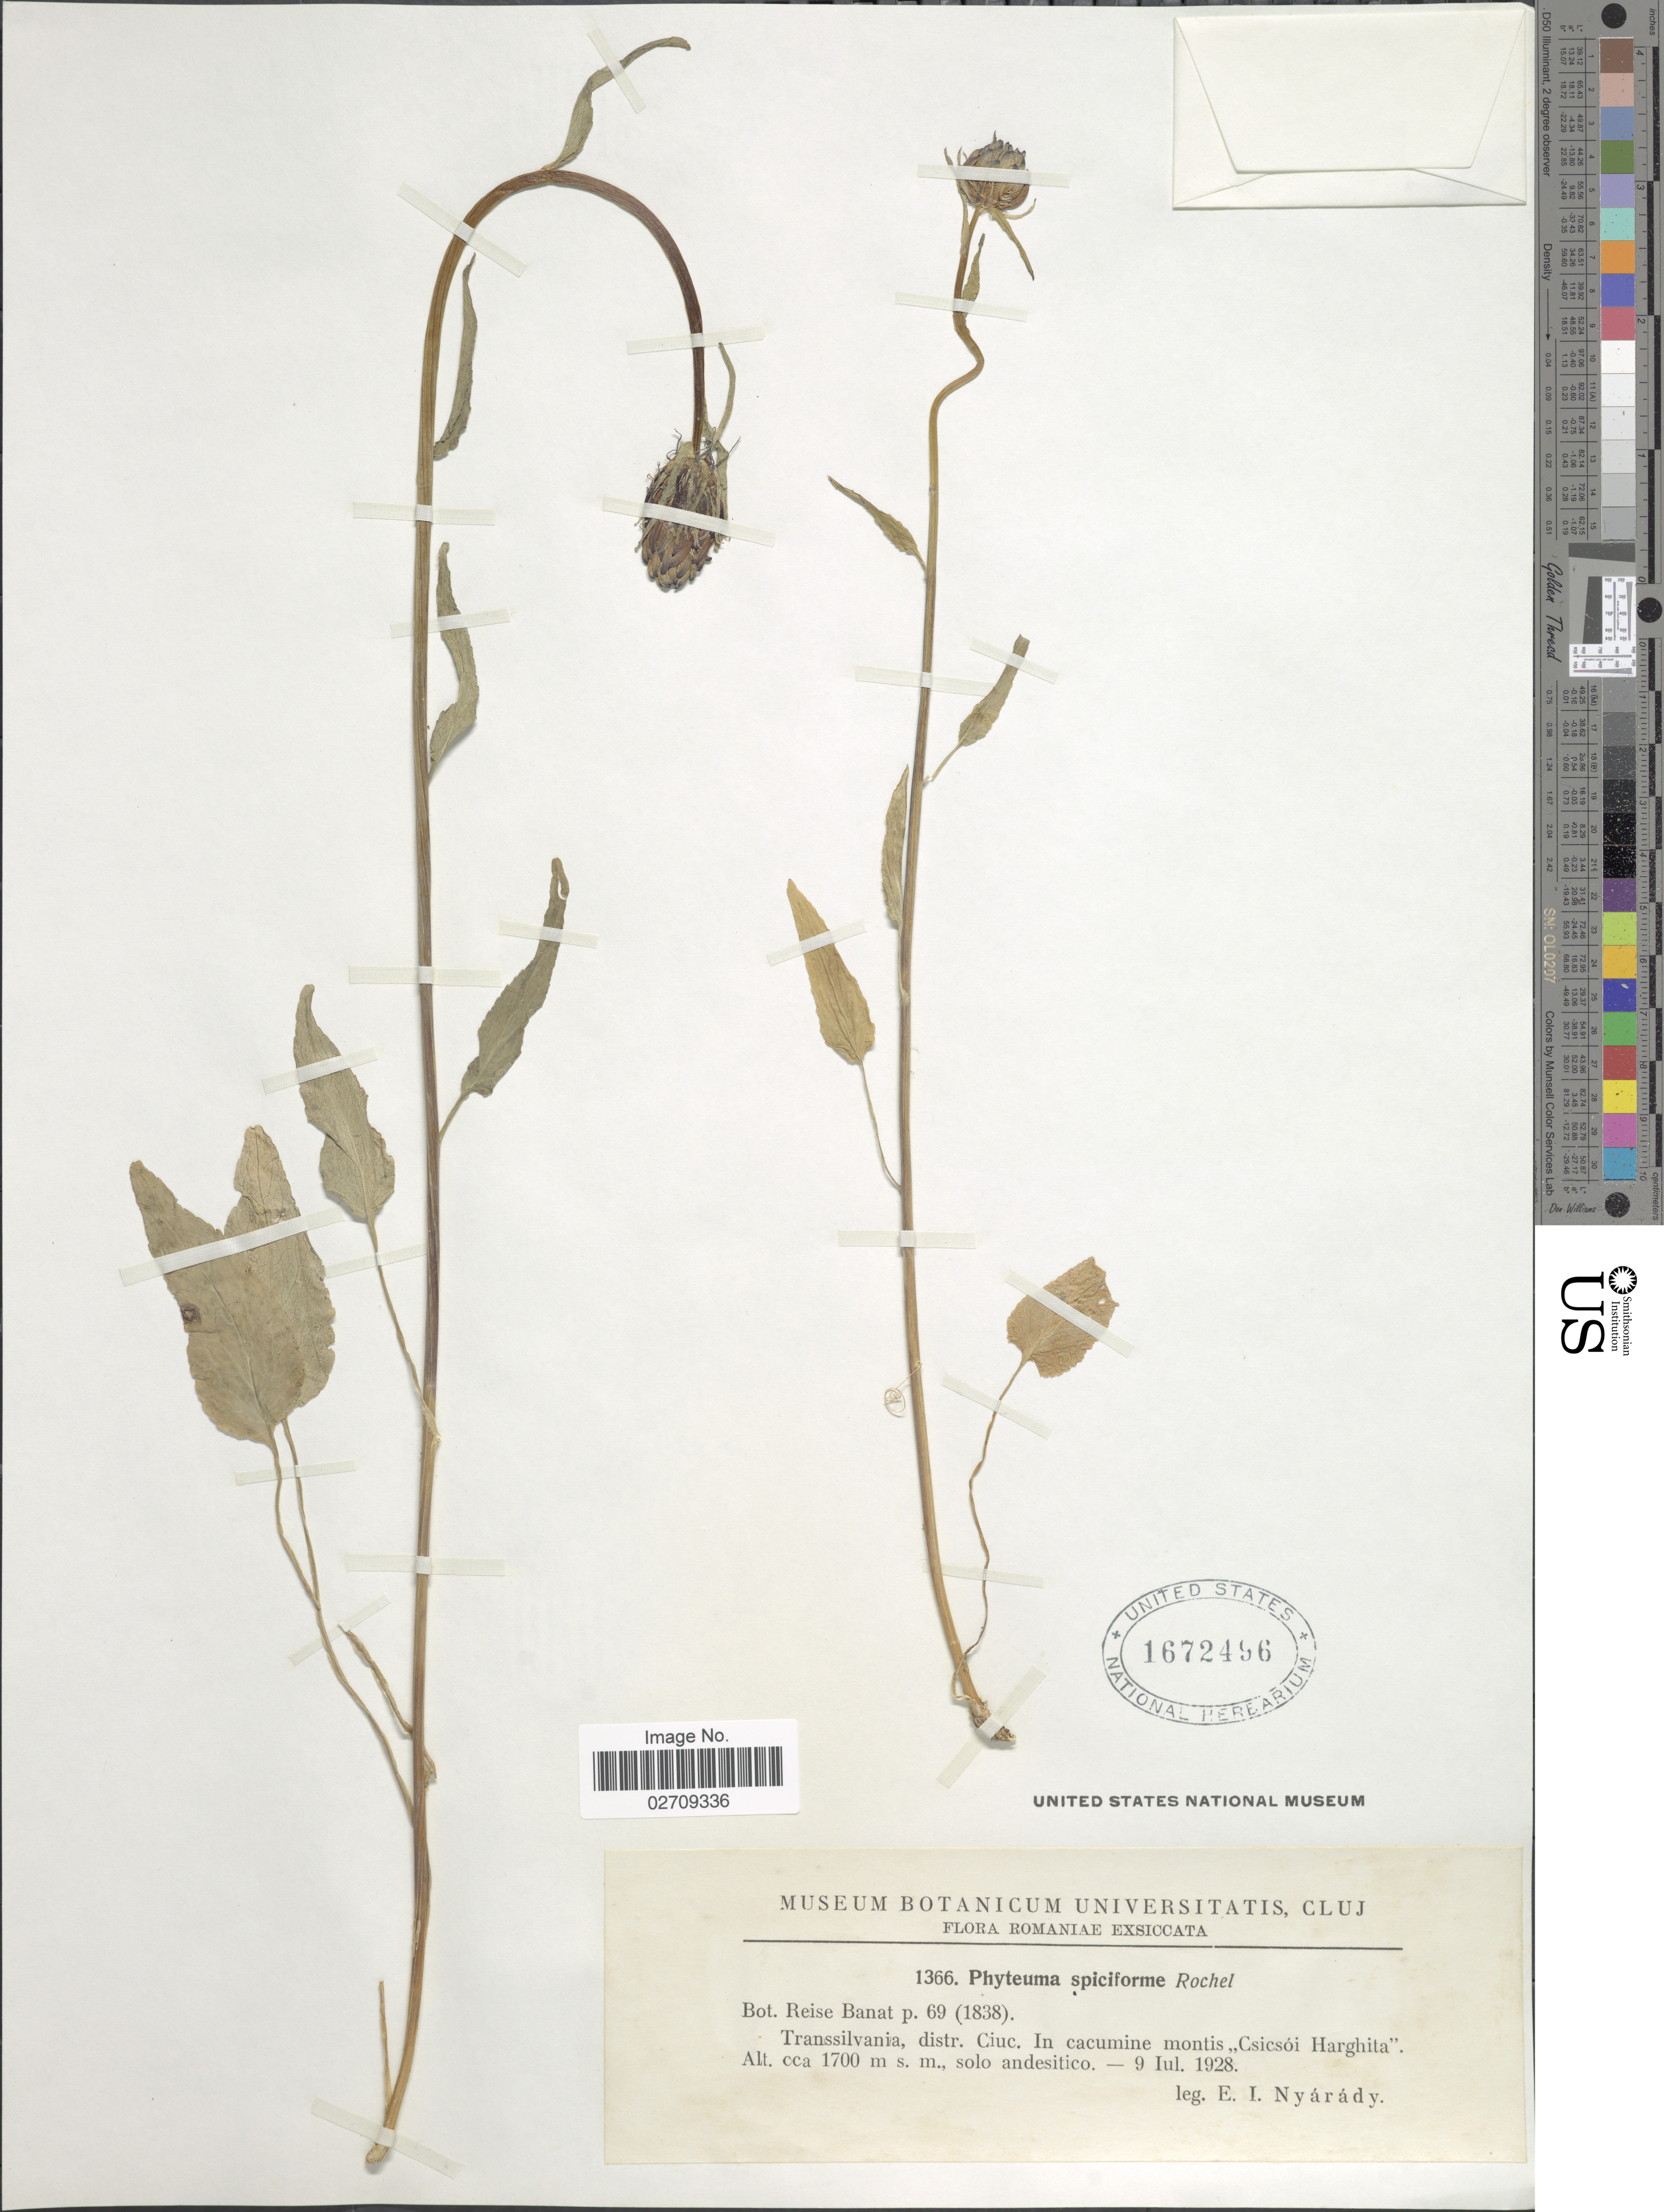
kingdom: Plantae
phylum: Tracheophyta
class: Magnoliopsida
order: Asterales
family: Campanulaceae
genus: Phyteuma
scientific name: Phyteuma spiciforme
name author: Rochel ex Domin & Podp.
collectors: E. Nyárády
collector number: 1366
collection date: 1928-07-09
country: Romania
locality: Transsilvania, distr. Ciuc. In cacumine montis Csicsoi Harghita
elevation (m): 1700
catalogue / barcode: US 1672496